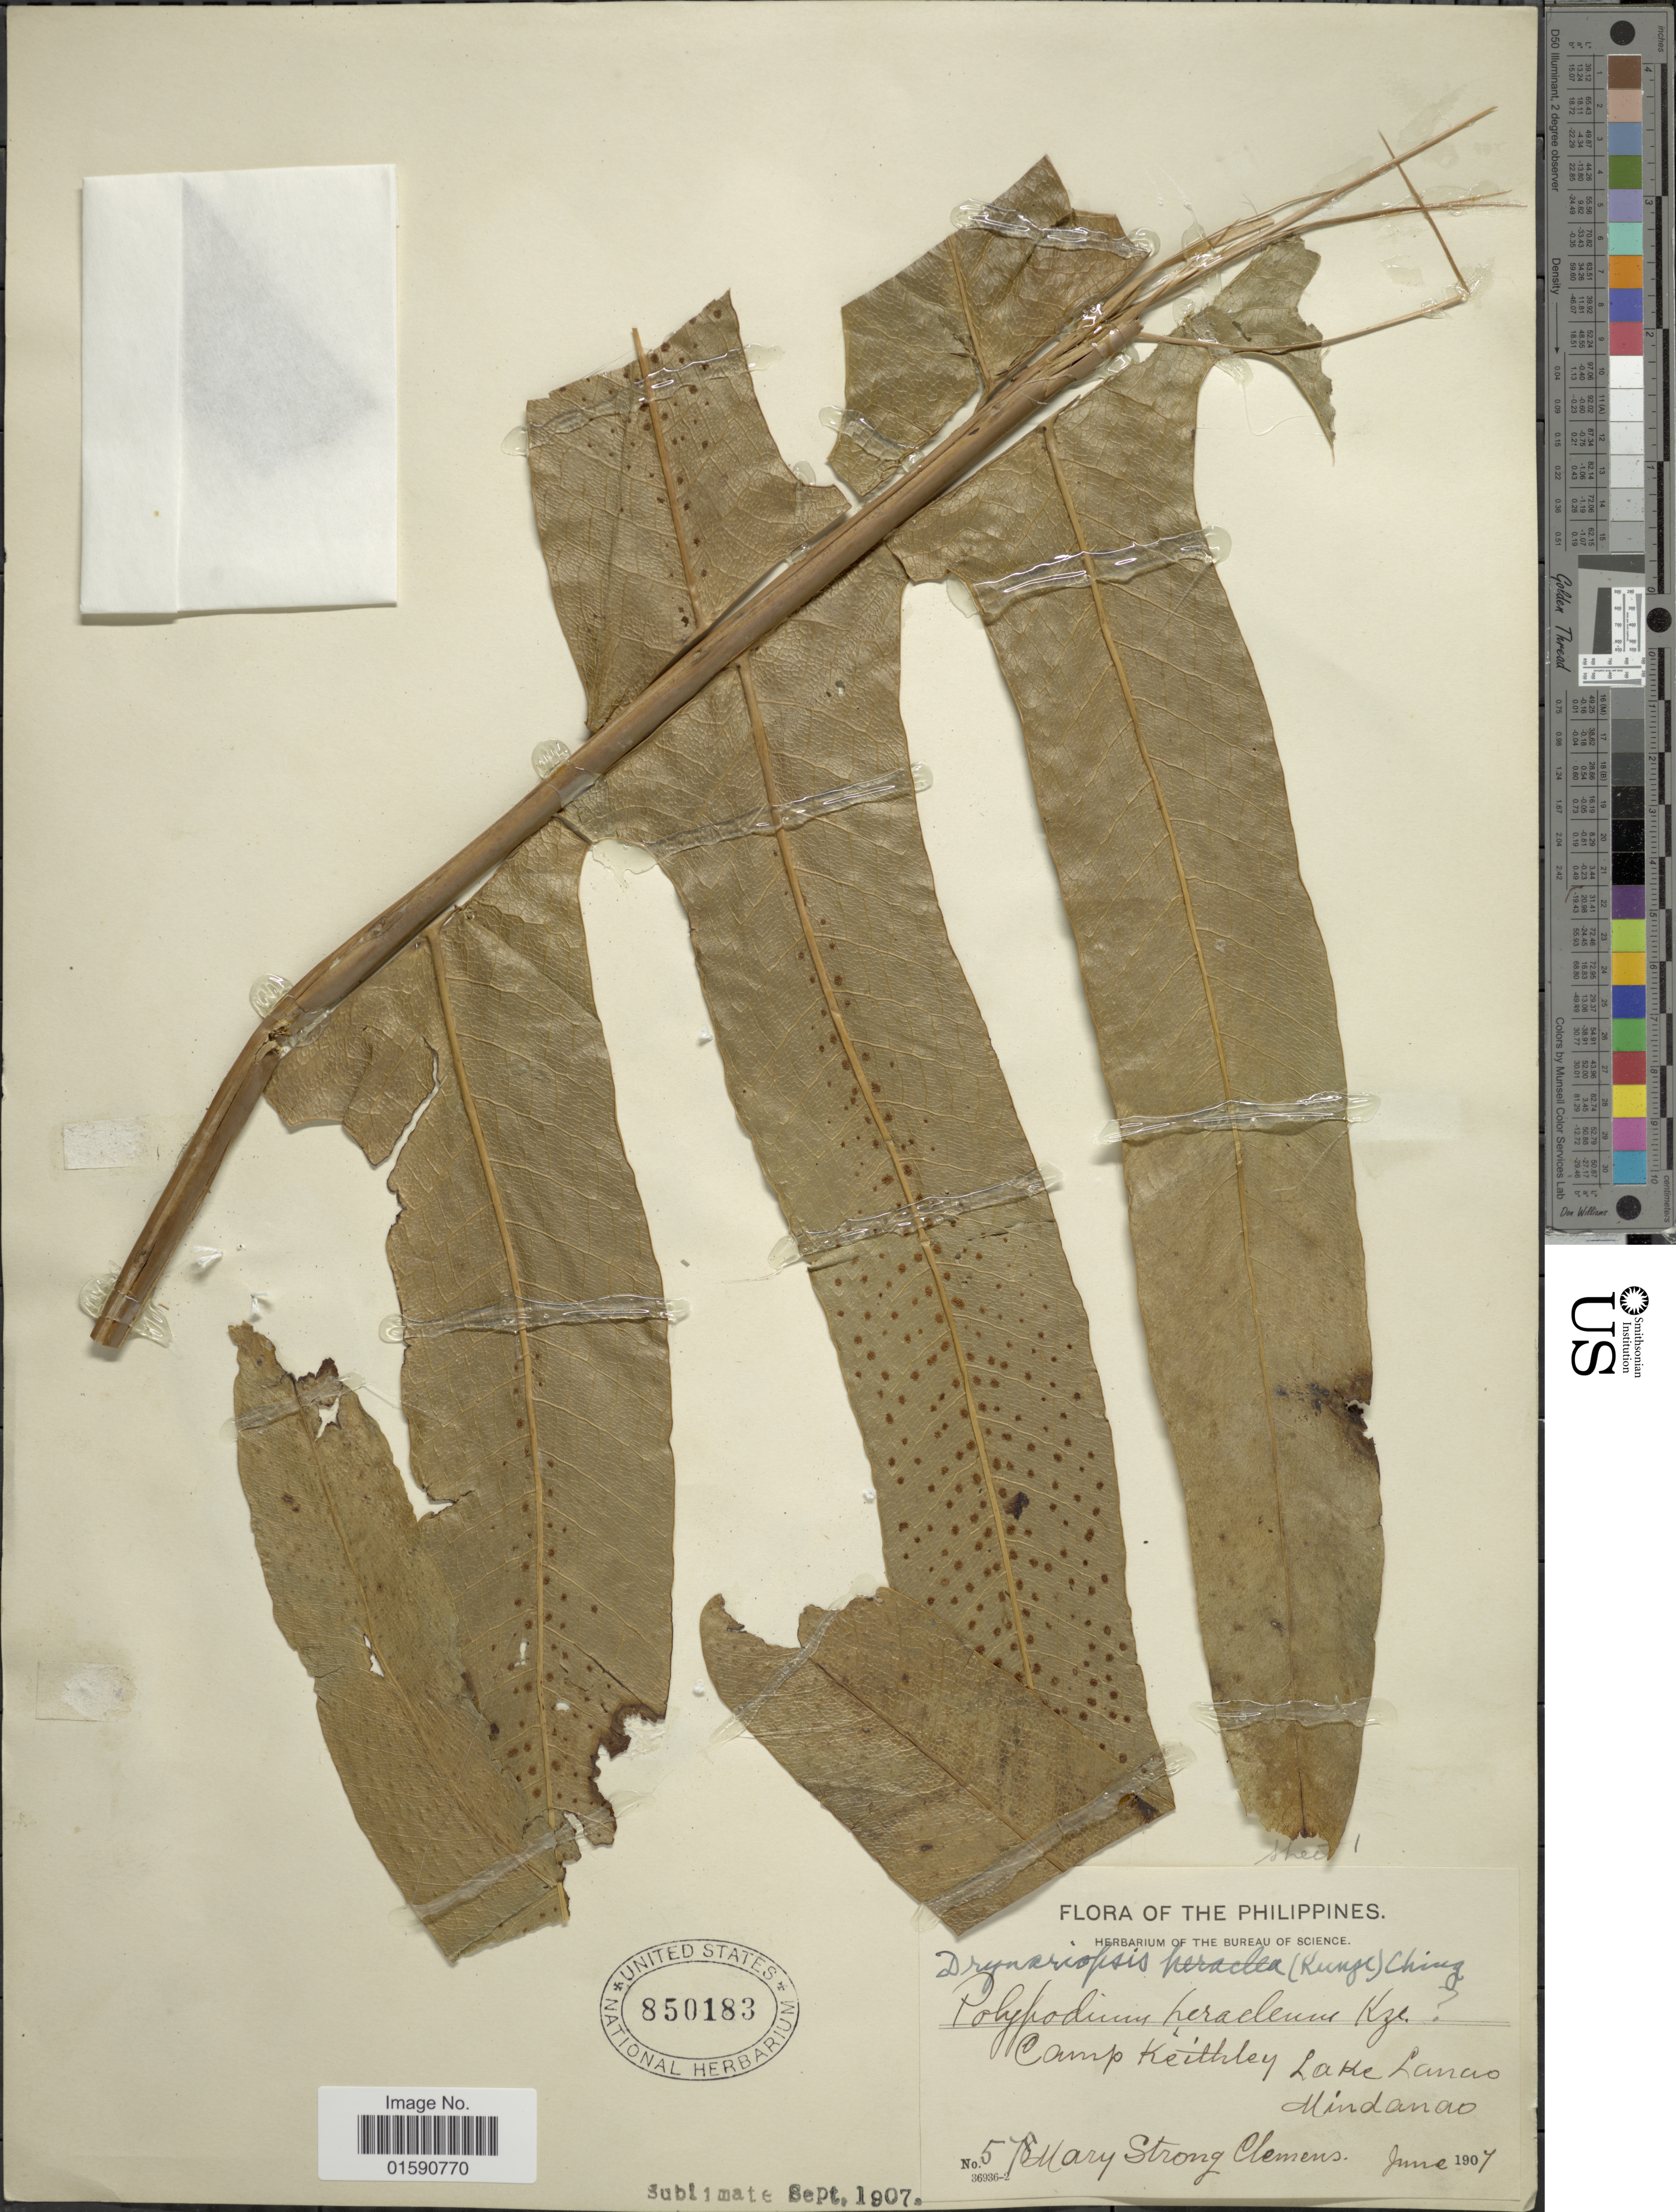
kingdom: Plantae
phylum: Tracheophyta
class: Polypodiopsida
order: Polypodiales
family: Polypodiaceae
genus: Drynaria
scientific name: Drynaria quercifolia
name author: (L.) J. Sm.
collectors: M. S. Clemens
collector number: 578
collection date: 1907-06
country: Philippines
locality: Camp Keithley, Lake Lanao, Mindanao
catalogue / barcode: US 850183